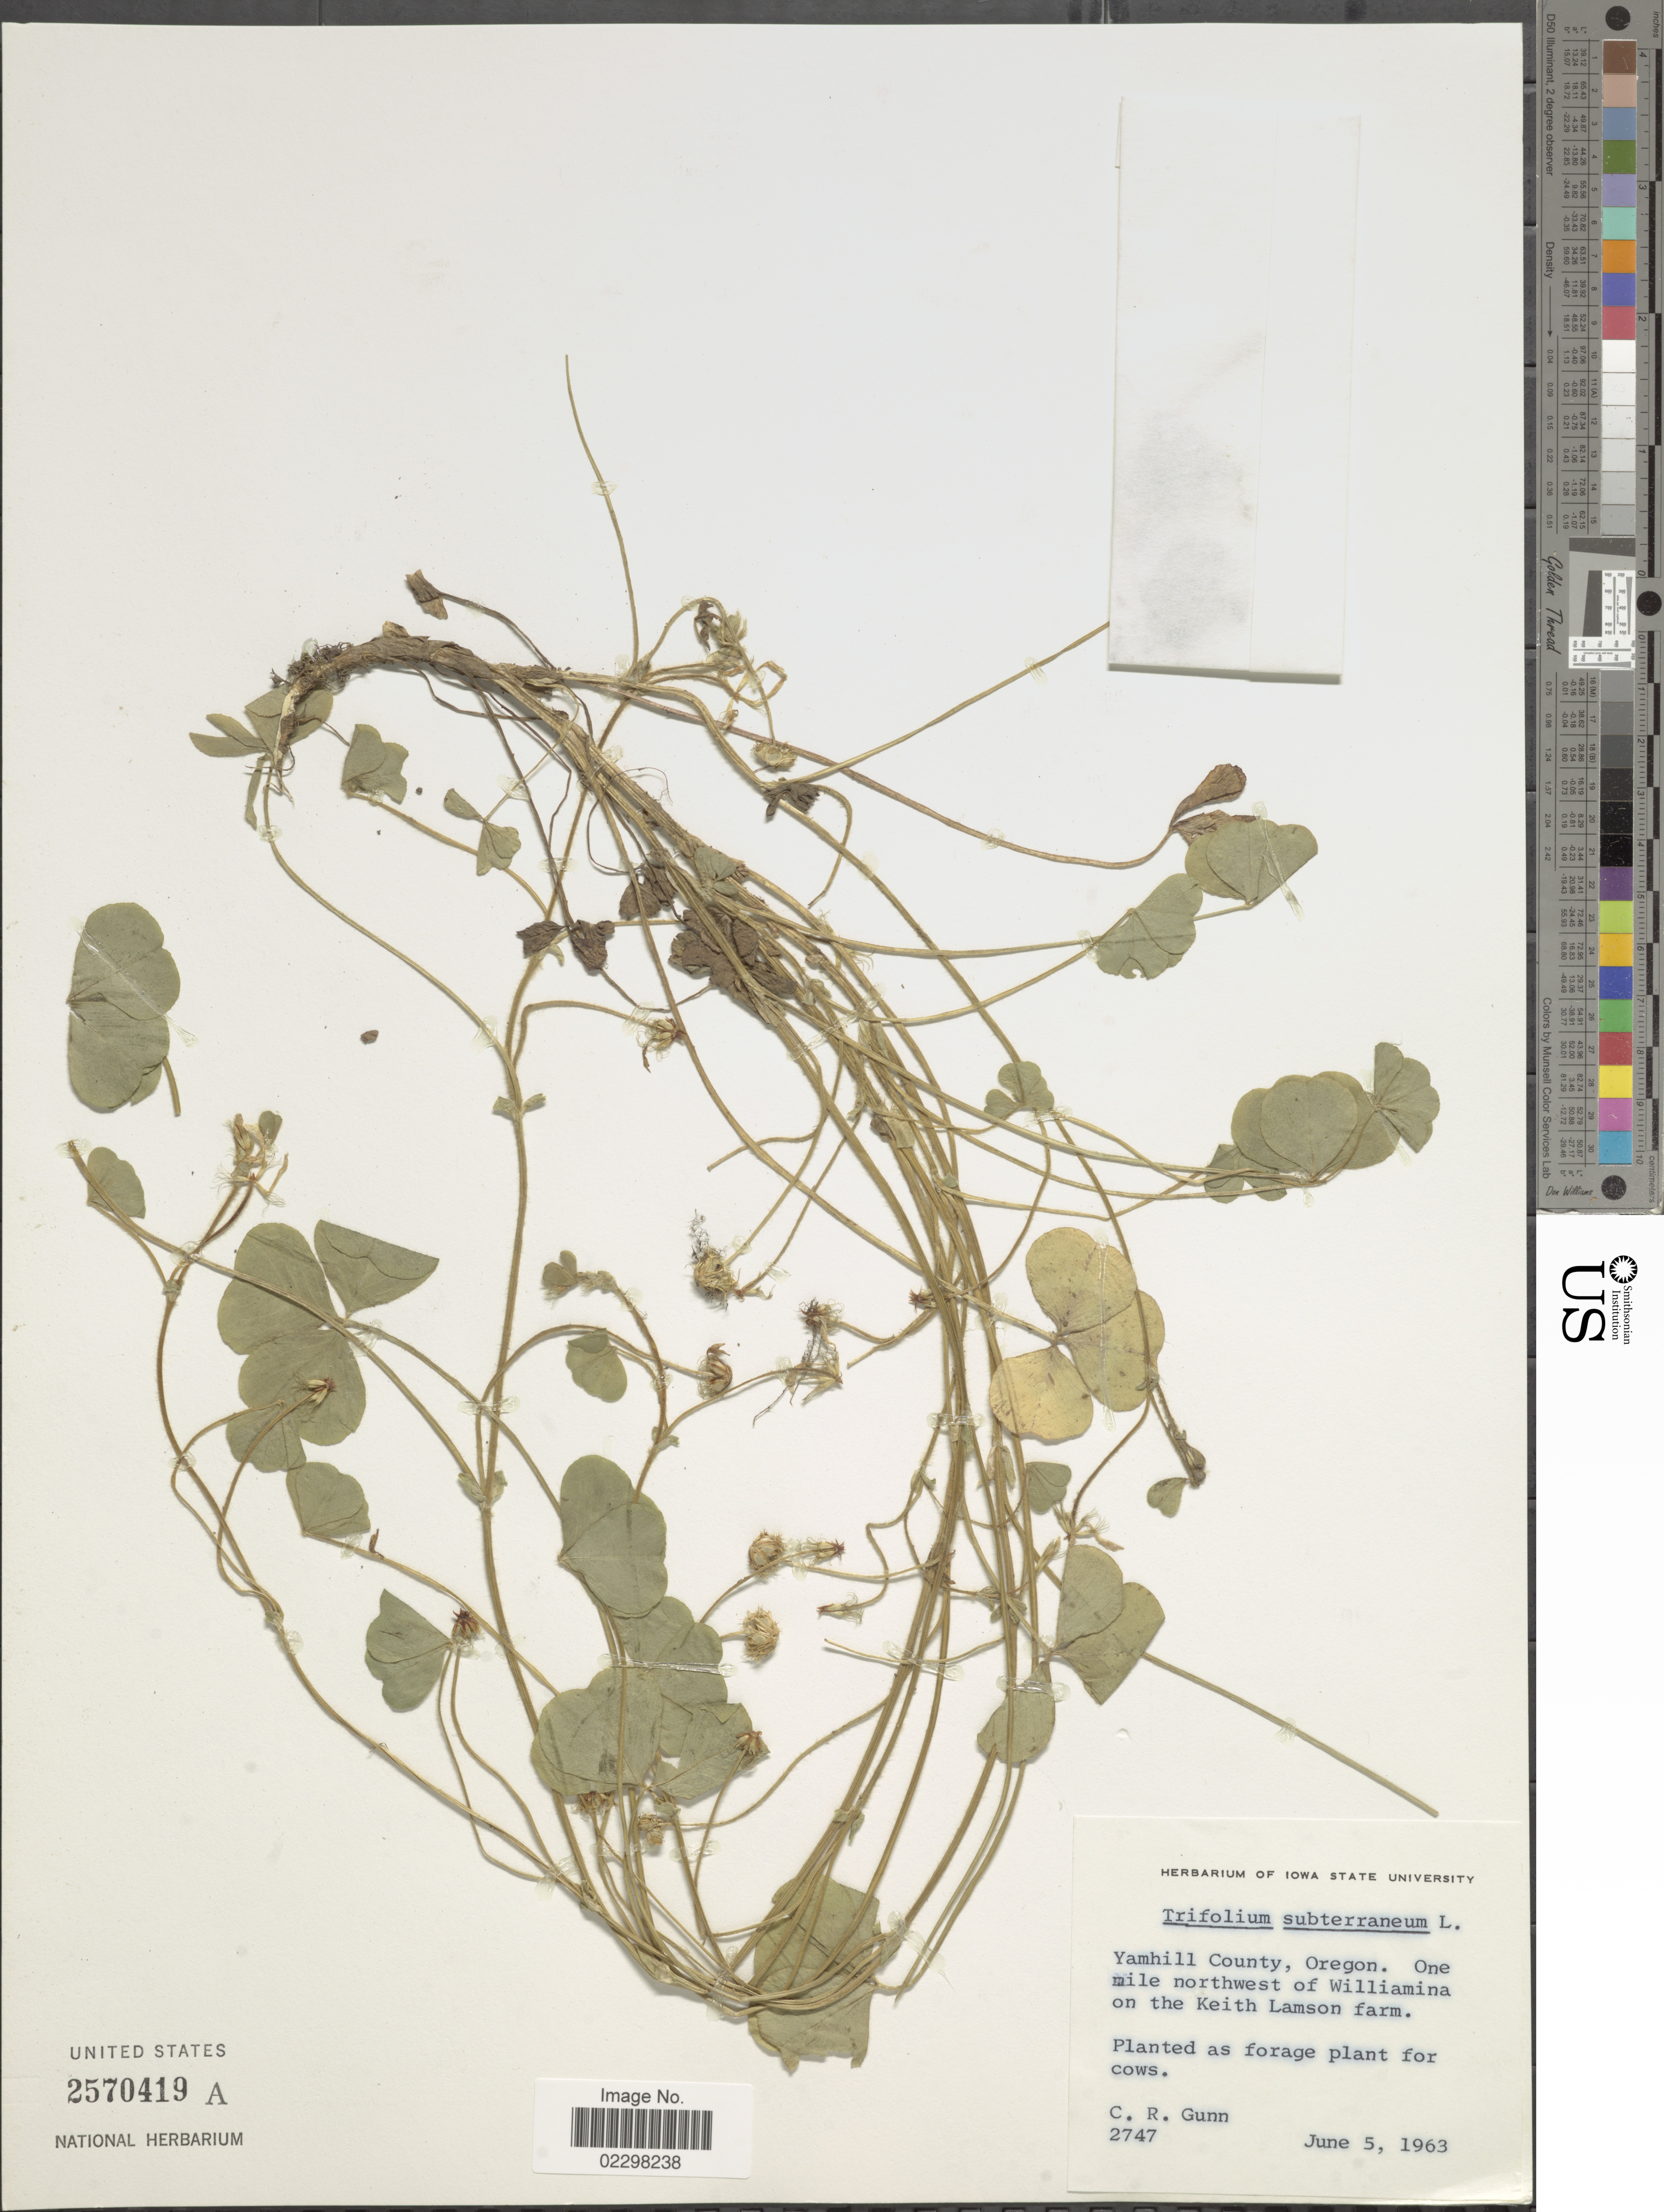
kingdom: Plantae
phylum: Tracheophyta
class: Magnoliopsida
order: Fabales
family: Fabaceae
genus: Trifolium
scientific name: Trifolium subterraneum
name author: L.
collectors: C. R. Gunn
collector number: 2747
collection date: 1963-06-05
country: United States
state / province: Oregon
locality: Yamhill County. One mile northeast of Williamina on the Keith Lamson farm.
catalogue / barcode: US 2570419A